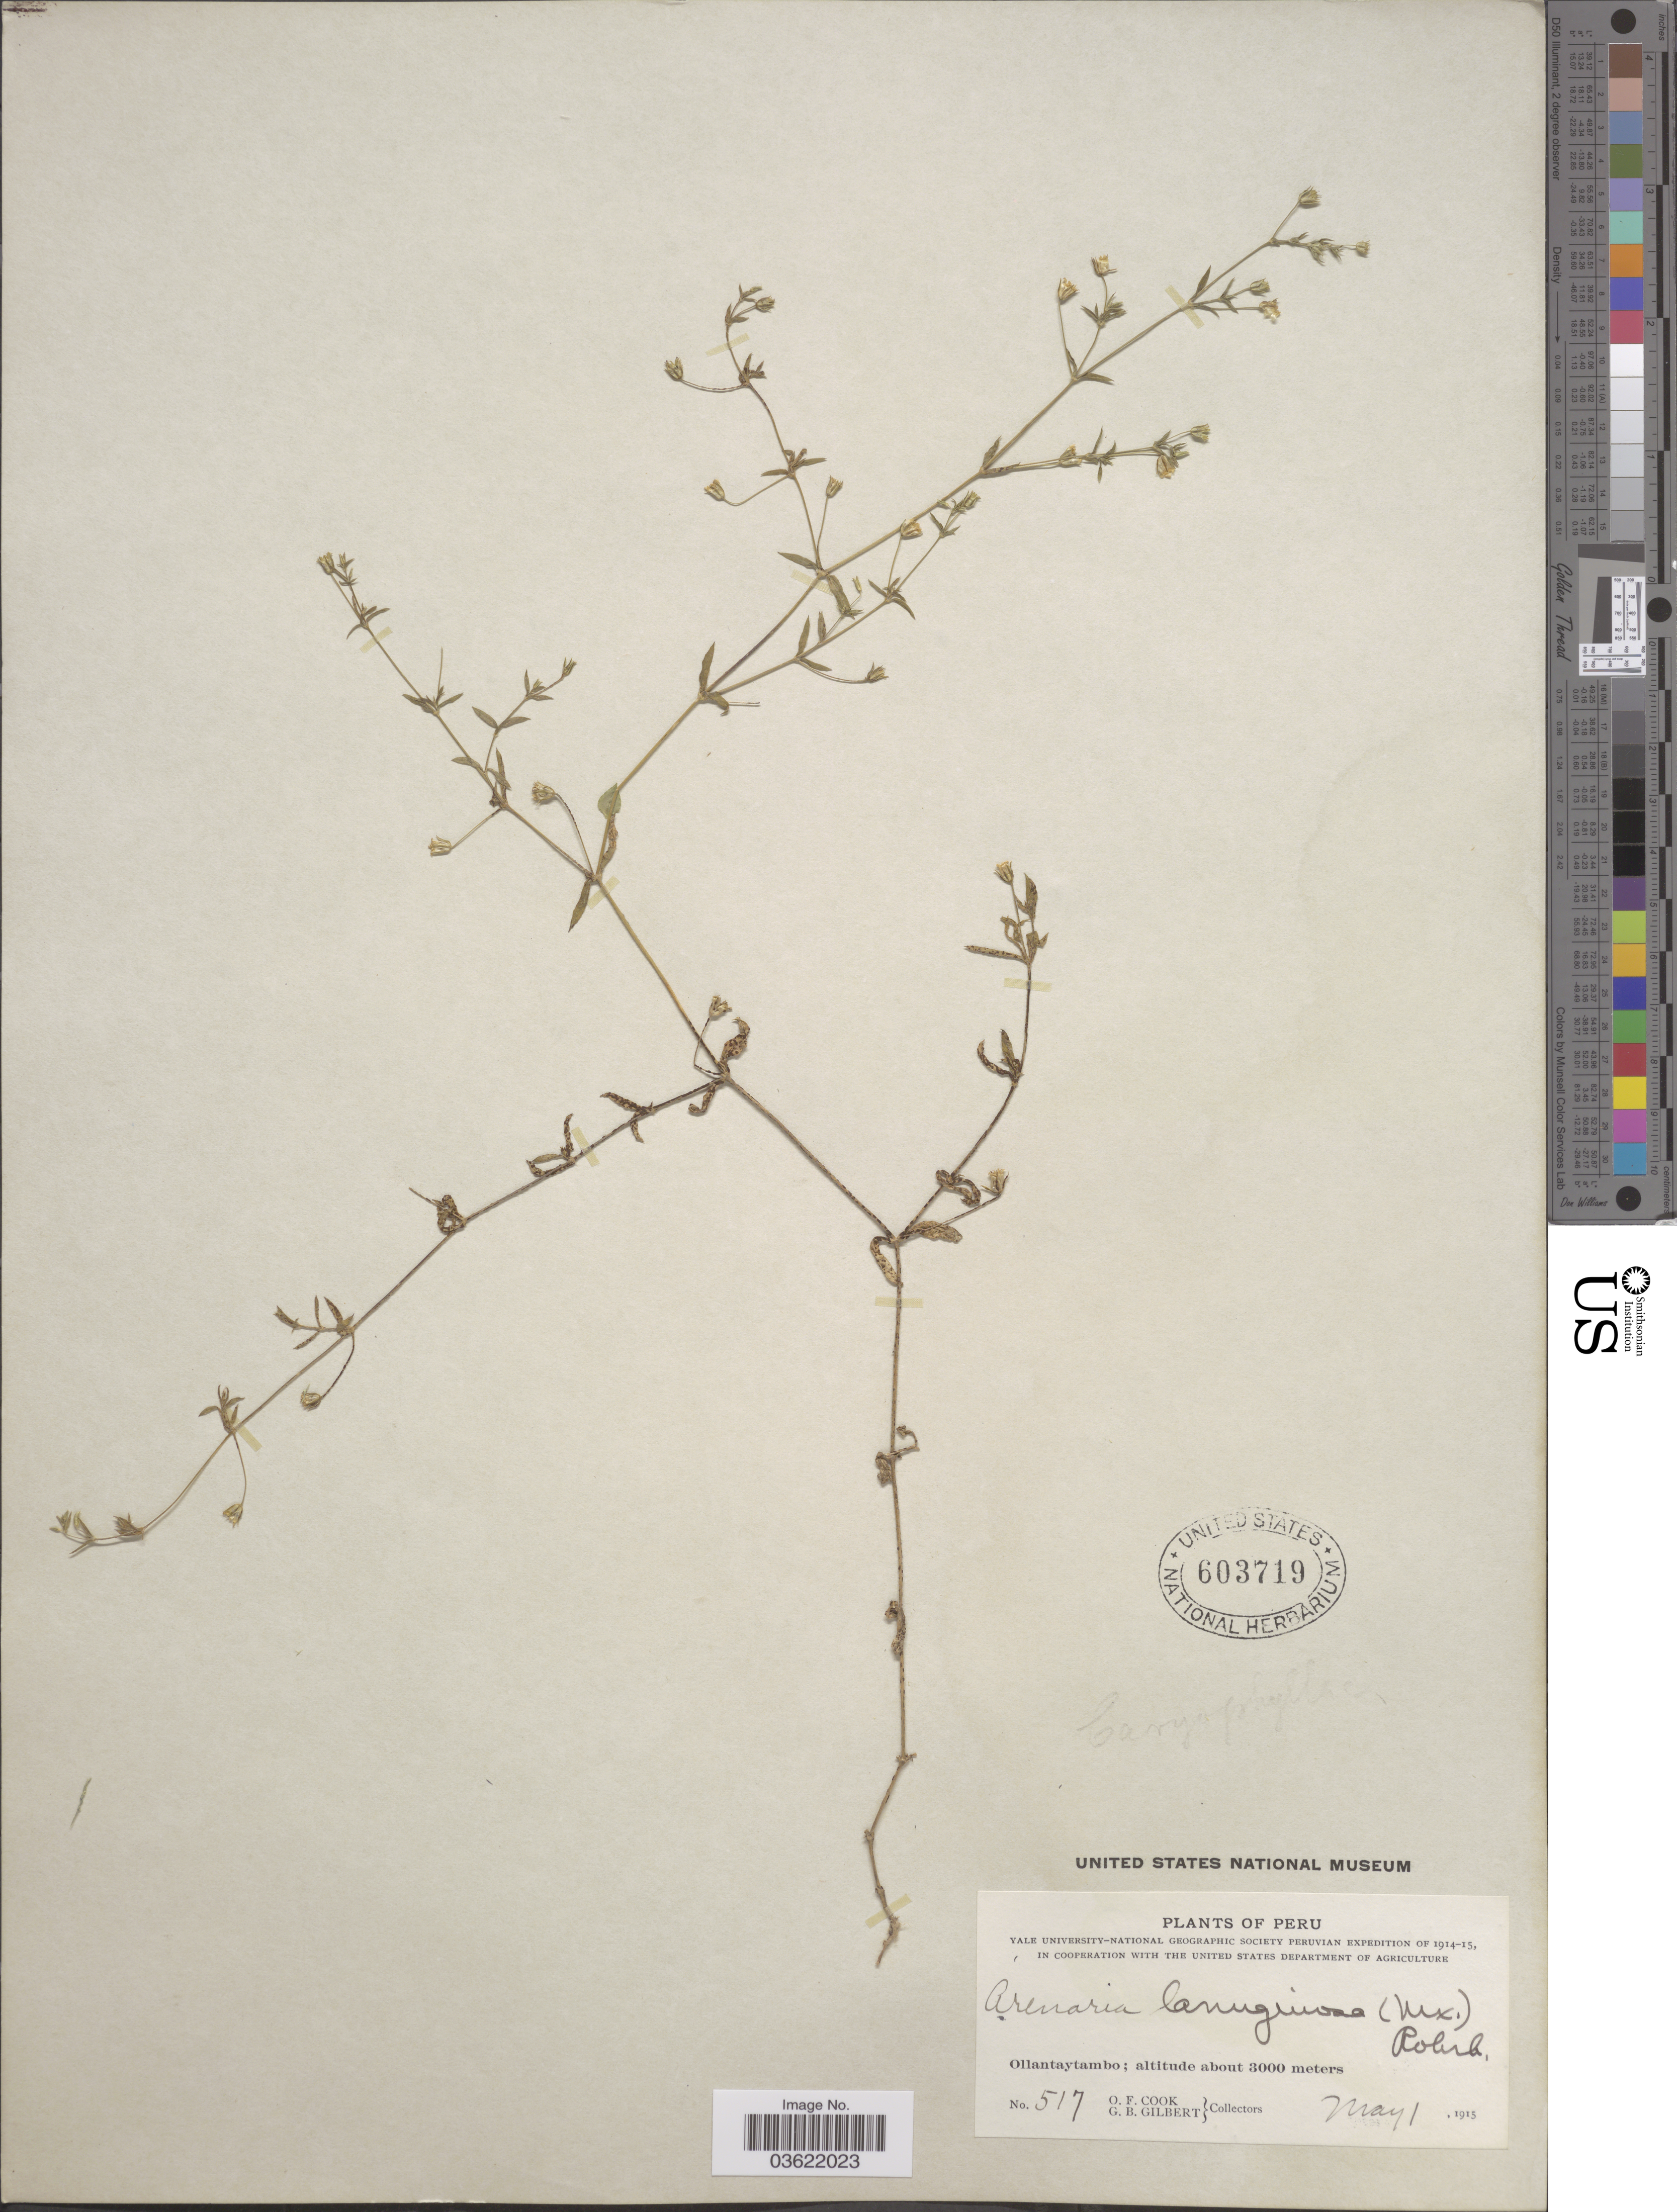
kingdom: Plantae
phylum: Tracheophyta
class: Magnoliopsida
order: Caryophyllales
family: Caryophyllaceae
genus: Arenaria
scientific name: Arenaria lanuginosa var. megalantha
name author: Rohrb.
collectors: O. F. Cook & G. B. Gilbert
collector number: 517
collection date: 1915-05-01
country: Peru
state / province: Cusco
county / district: Urubamba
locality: Ollantaytambo.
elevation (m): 3000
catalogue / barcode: US 603719